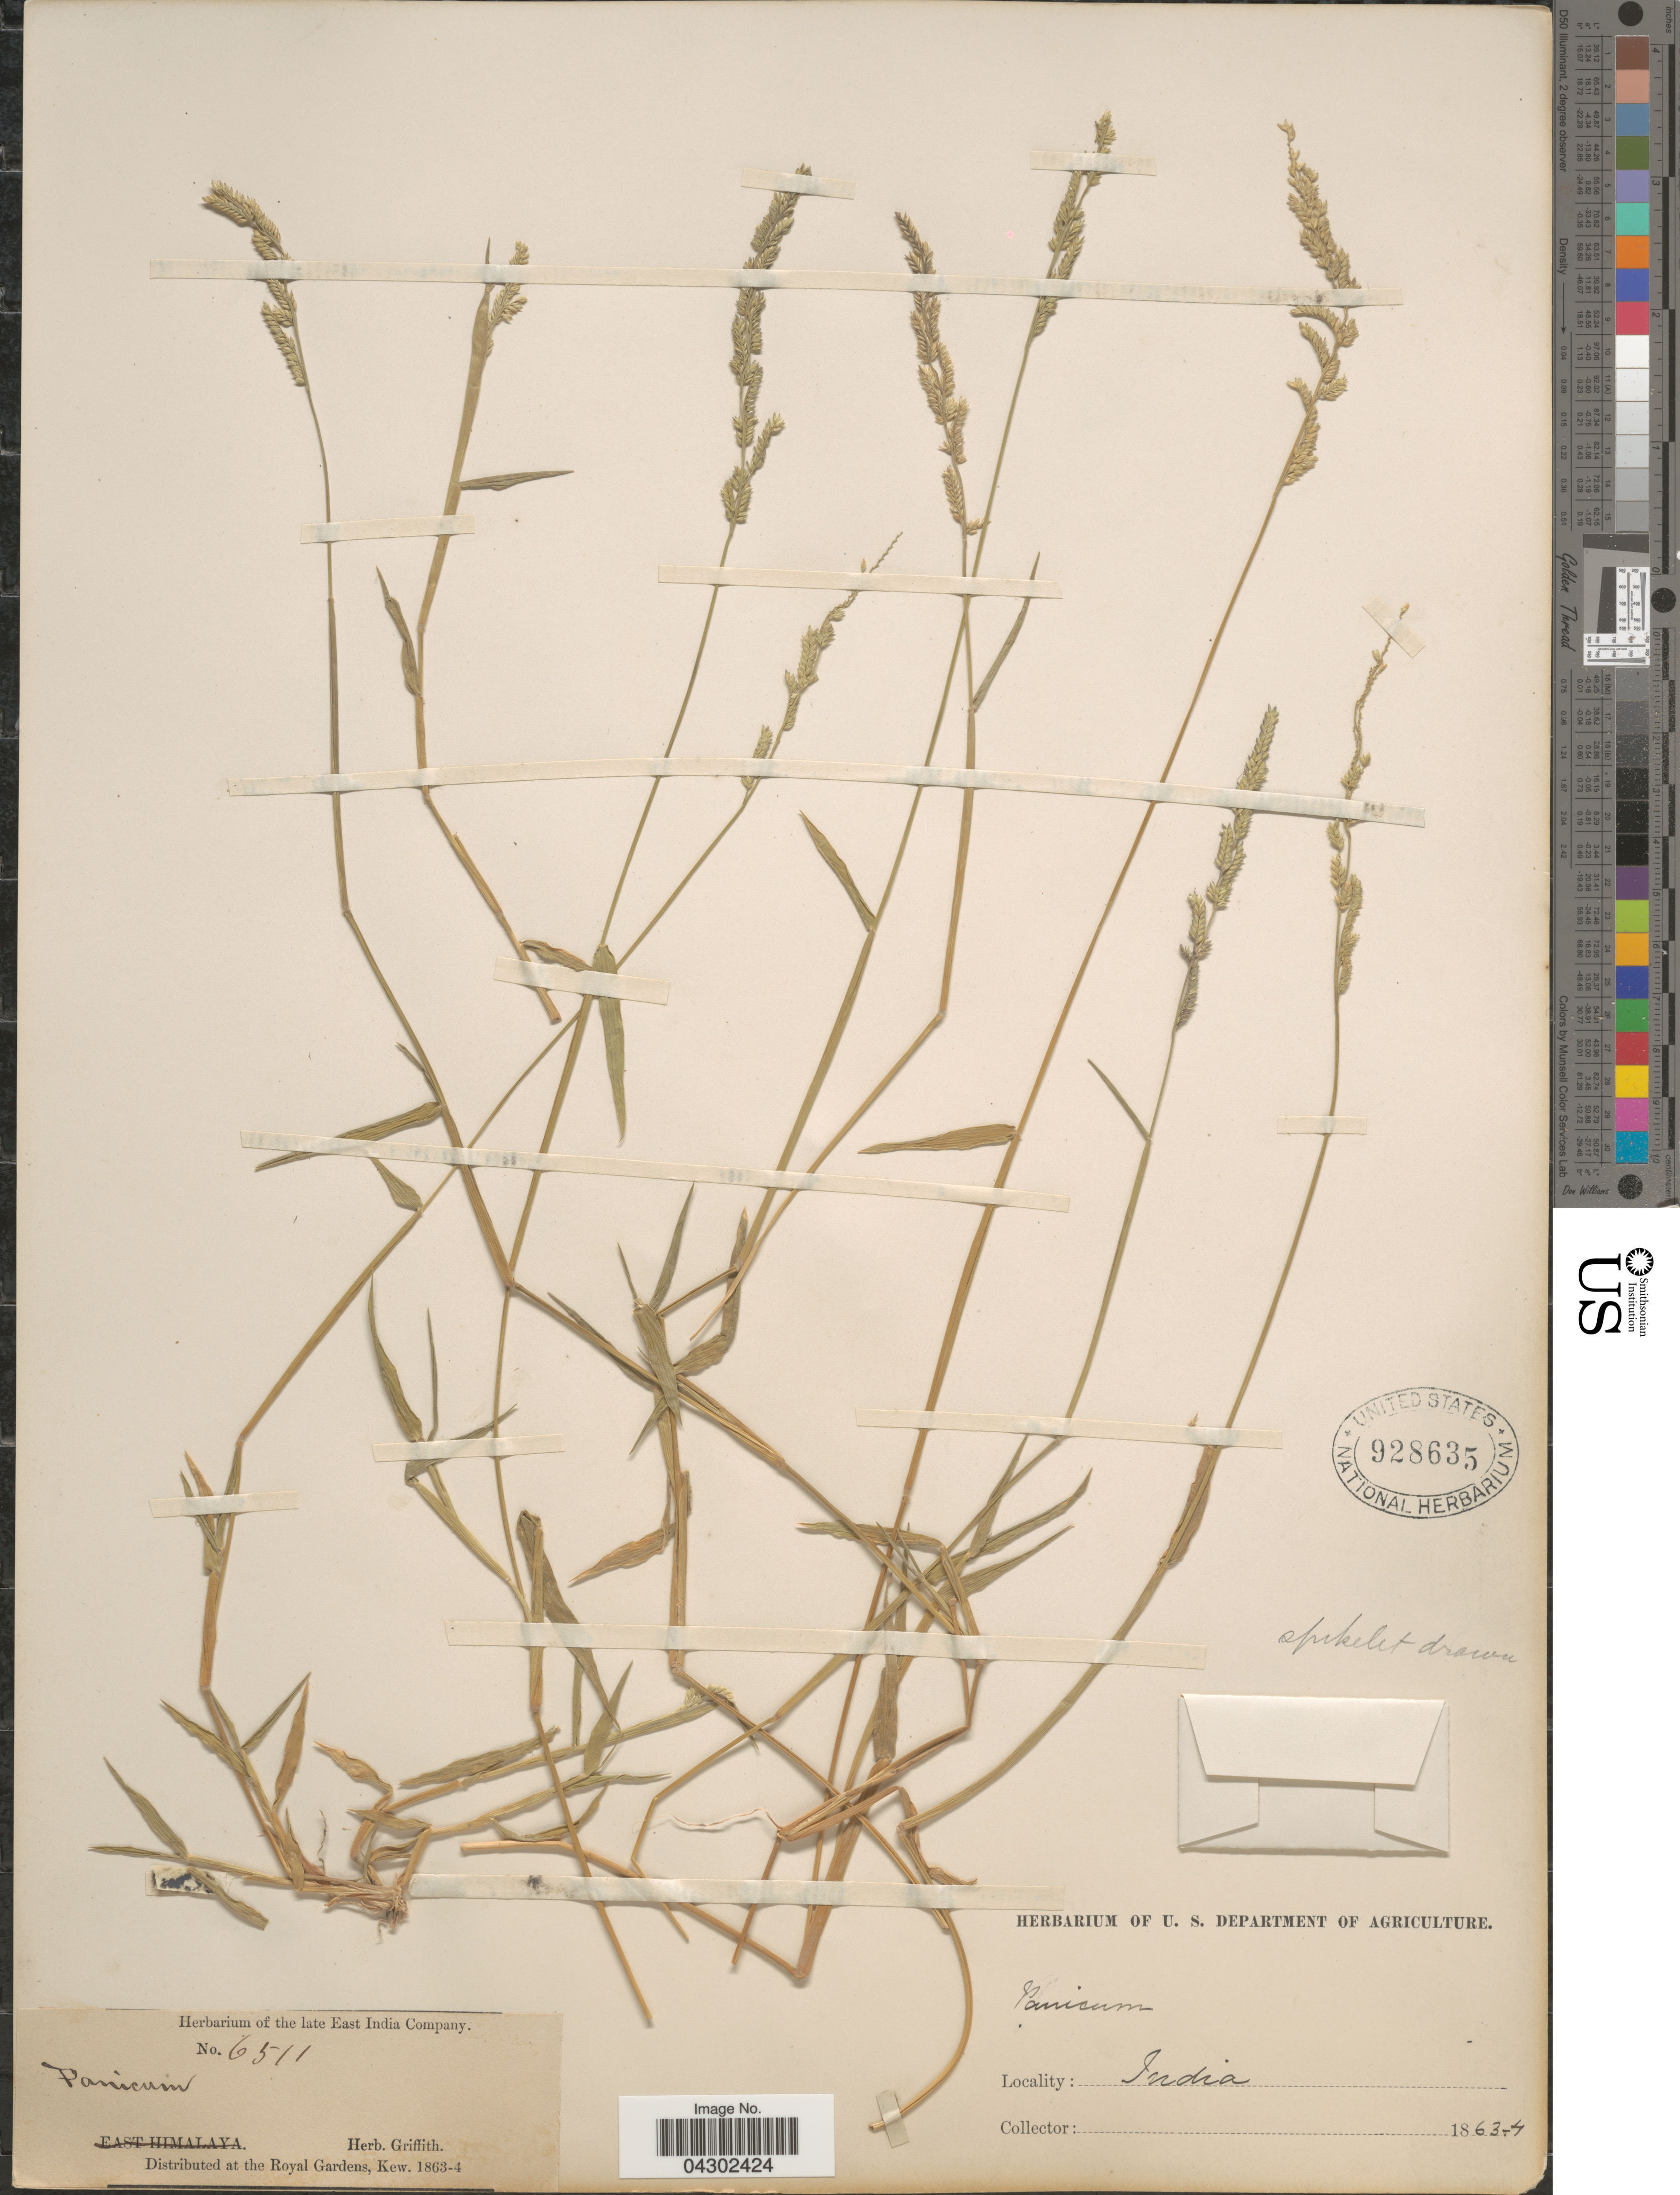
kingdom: Plantae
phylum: Tracheophyta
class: Liliopsida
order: Poales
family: Poaceae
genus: Panicum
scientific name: Panicum sp.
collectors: ex herb. Griffith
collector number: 6511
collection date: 1863/1864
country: India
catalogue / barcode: US 928635